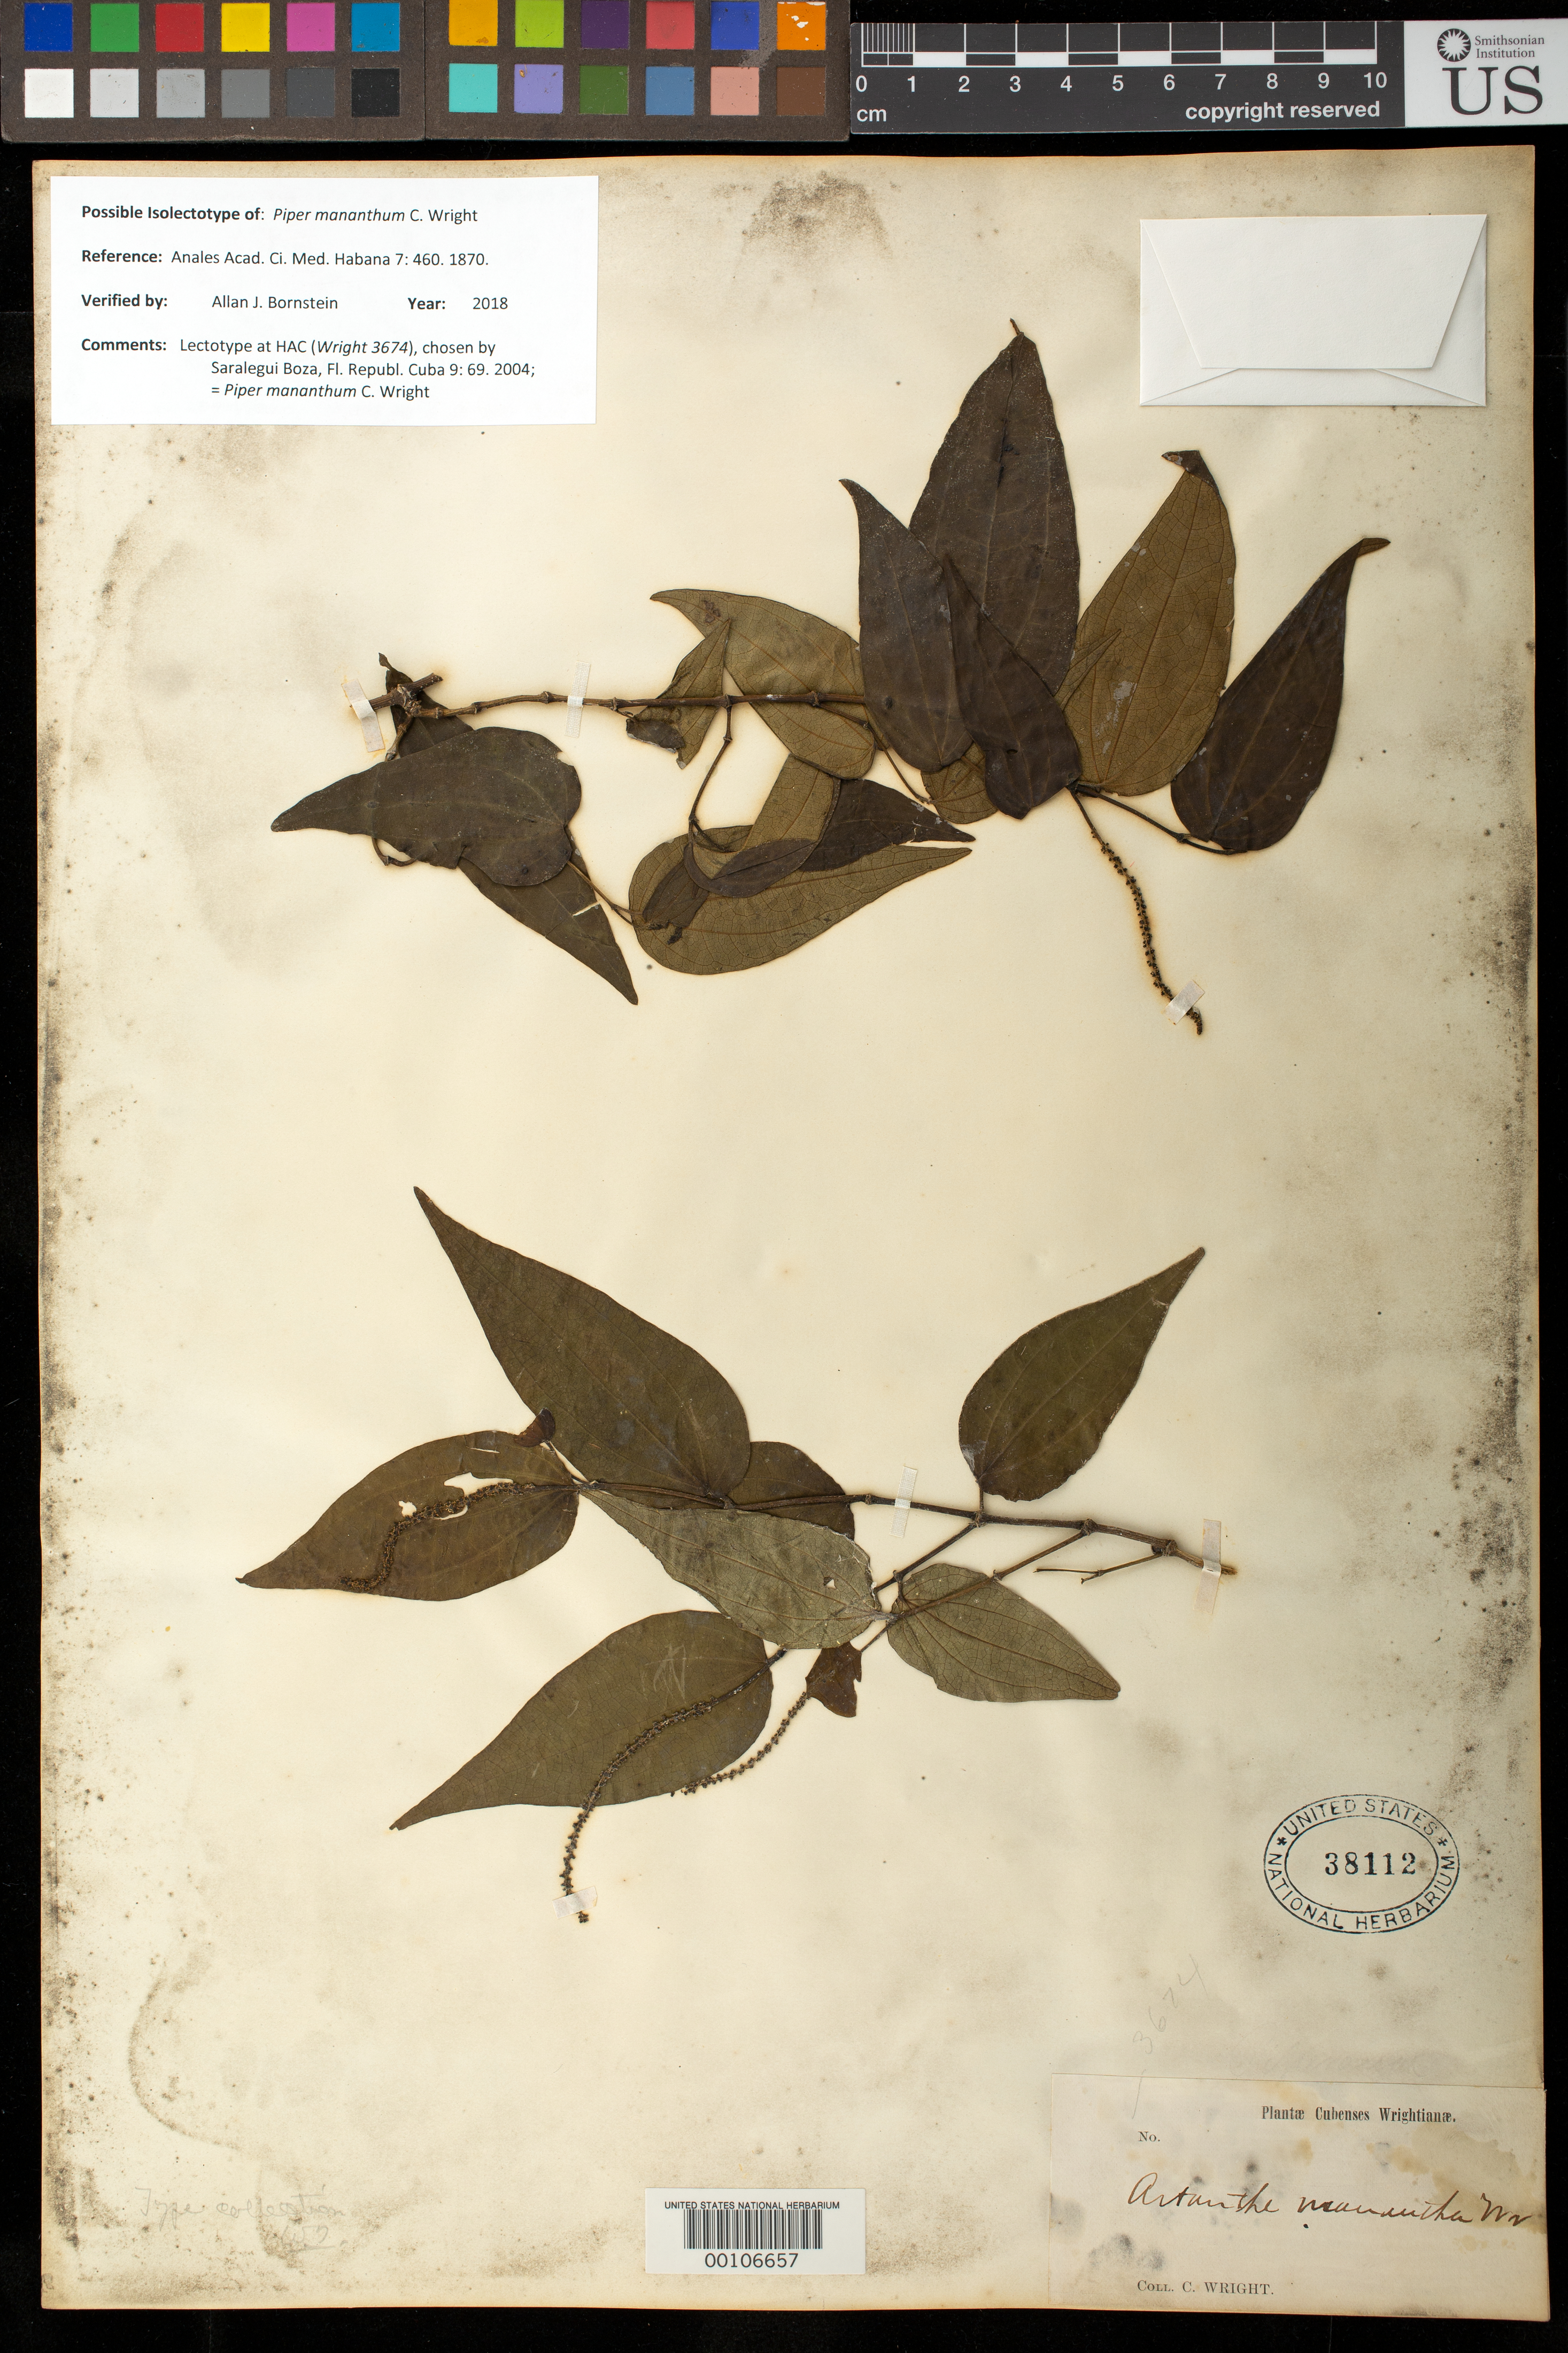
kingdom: Plantae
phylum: Tracheophyta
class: Magnoliopsida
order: Piperales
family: Piperaceae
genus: Piper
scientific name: Piper mananthum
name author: C. Wright in Sauvalle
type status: Possible Isolectotype; Original Material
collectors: C. Wright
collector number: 3674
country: Cuba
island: Greater Antilles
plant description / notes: Specimen label lacks collection data. Almost certainly original material and possibly isolectotype, but specimen is un-numbered (protologue cites Wright 3674, but with 2 localities)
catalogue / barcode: US 38112